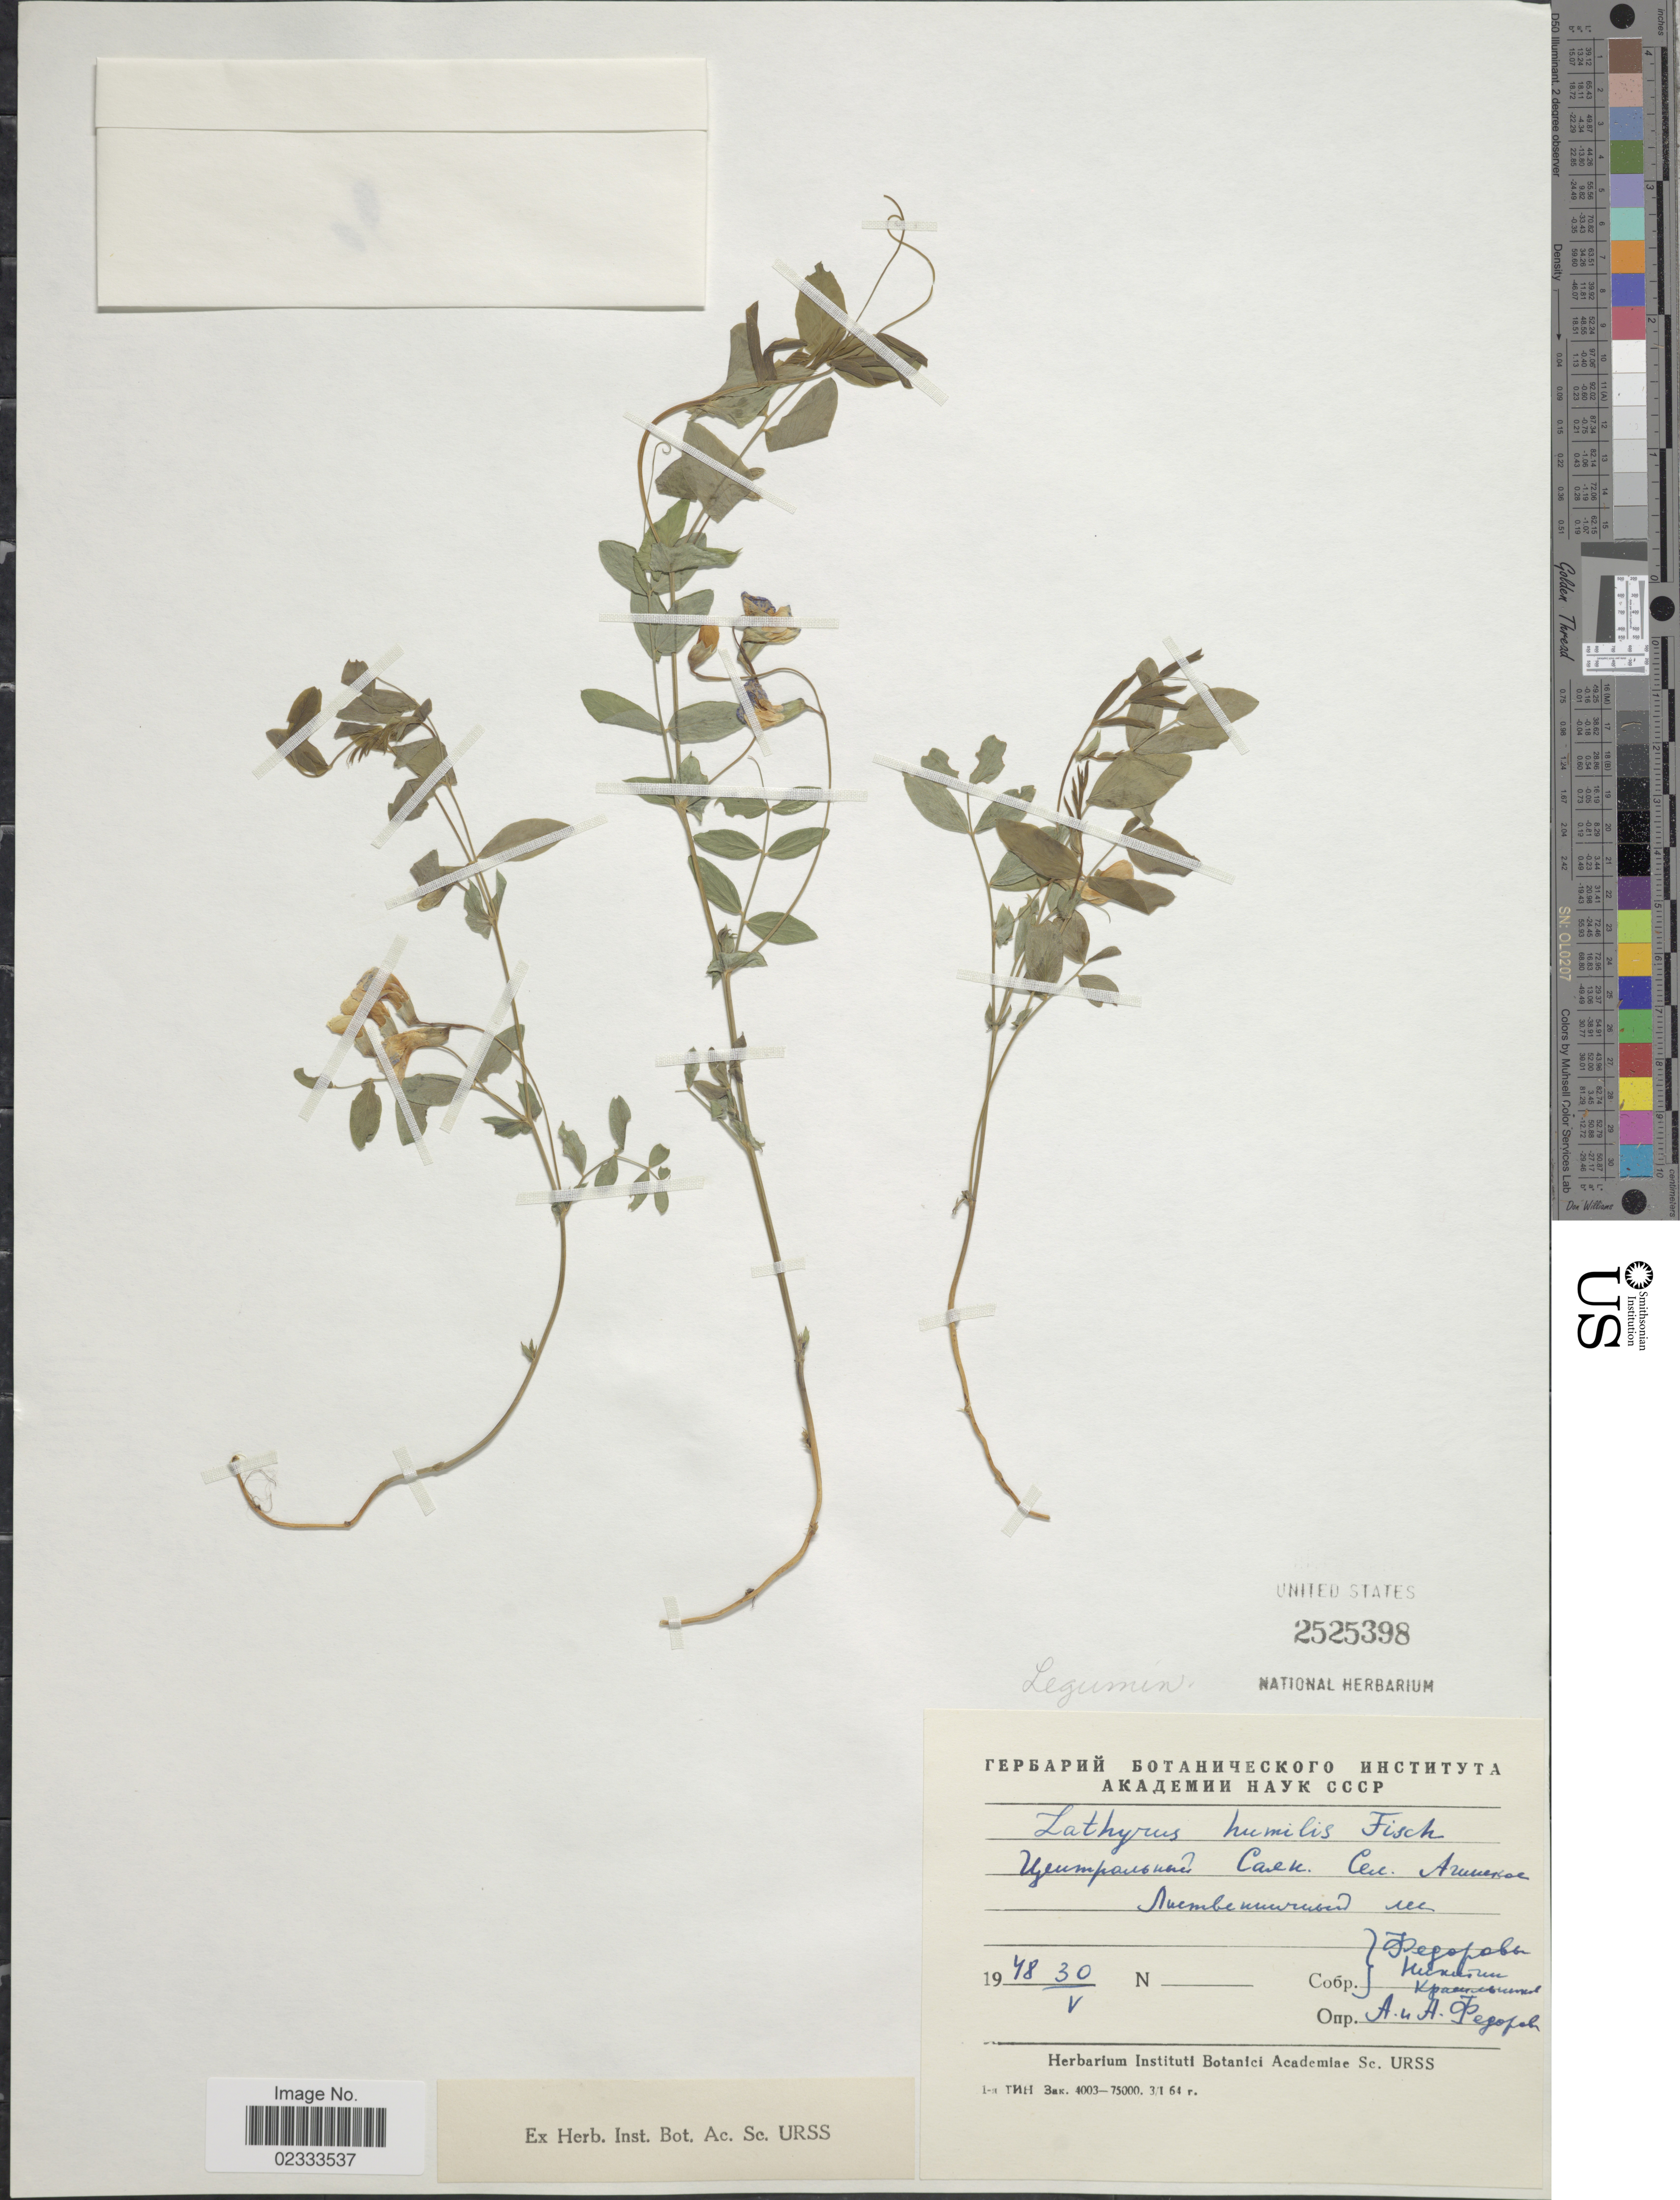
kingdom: Plantae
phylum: Tracheophyta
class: Magnoliopsida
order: Fabales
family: Fabaceae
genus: Lathyrus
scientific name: Lathyrus humilis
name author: (Ser.) Spreng.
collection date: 1948-05-30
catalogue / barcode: US 2525398